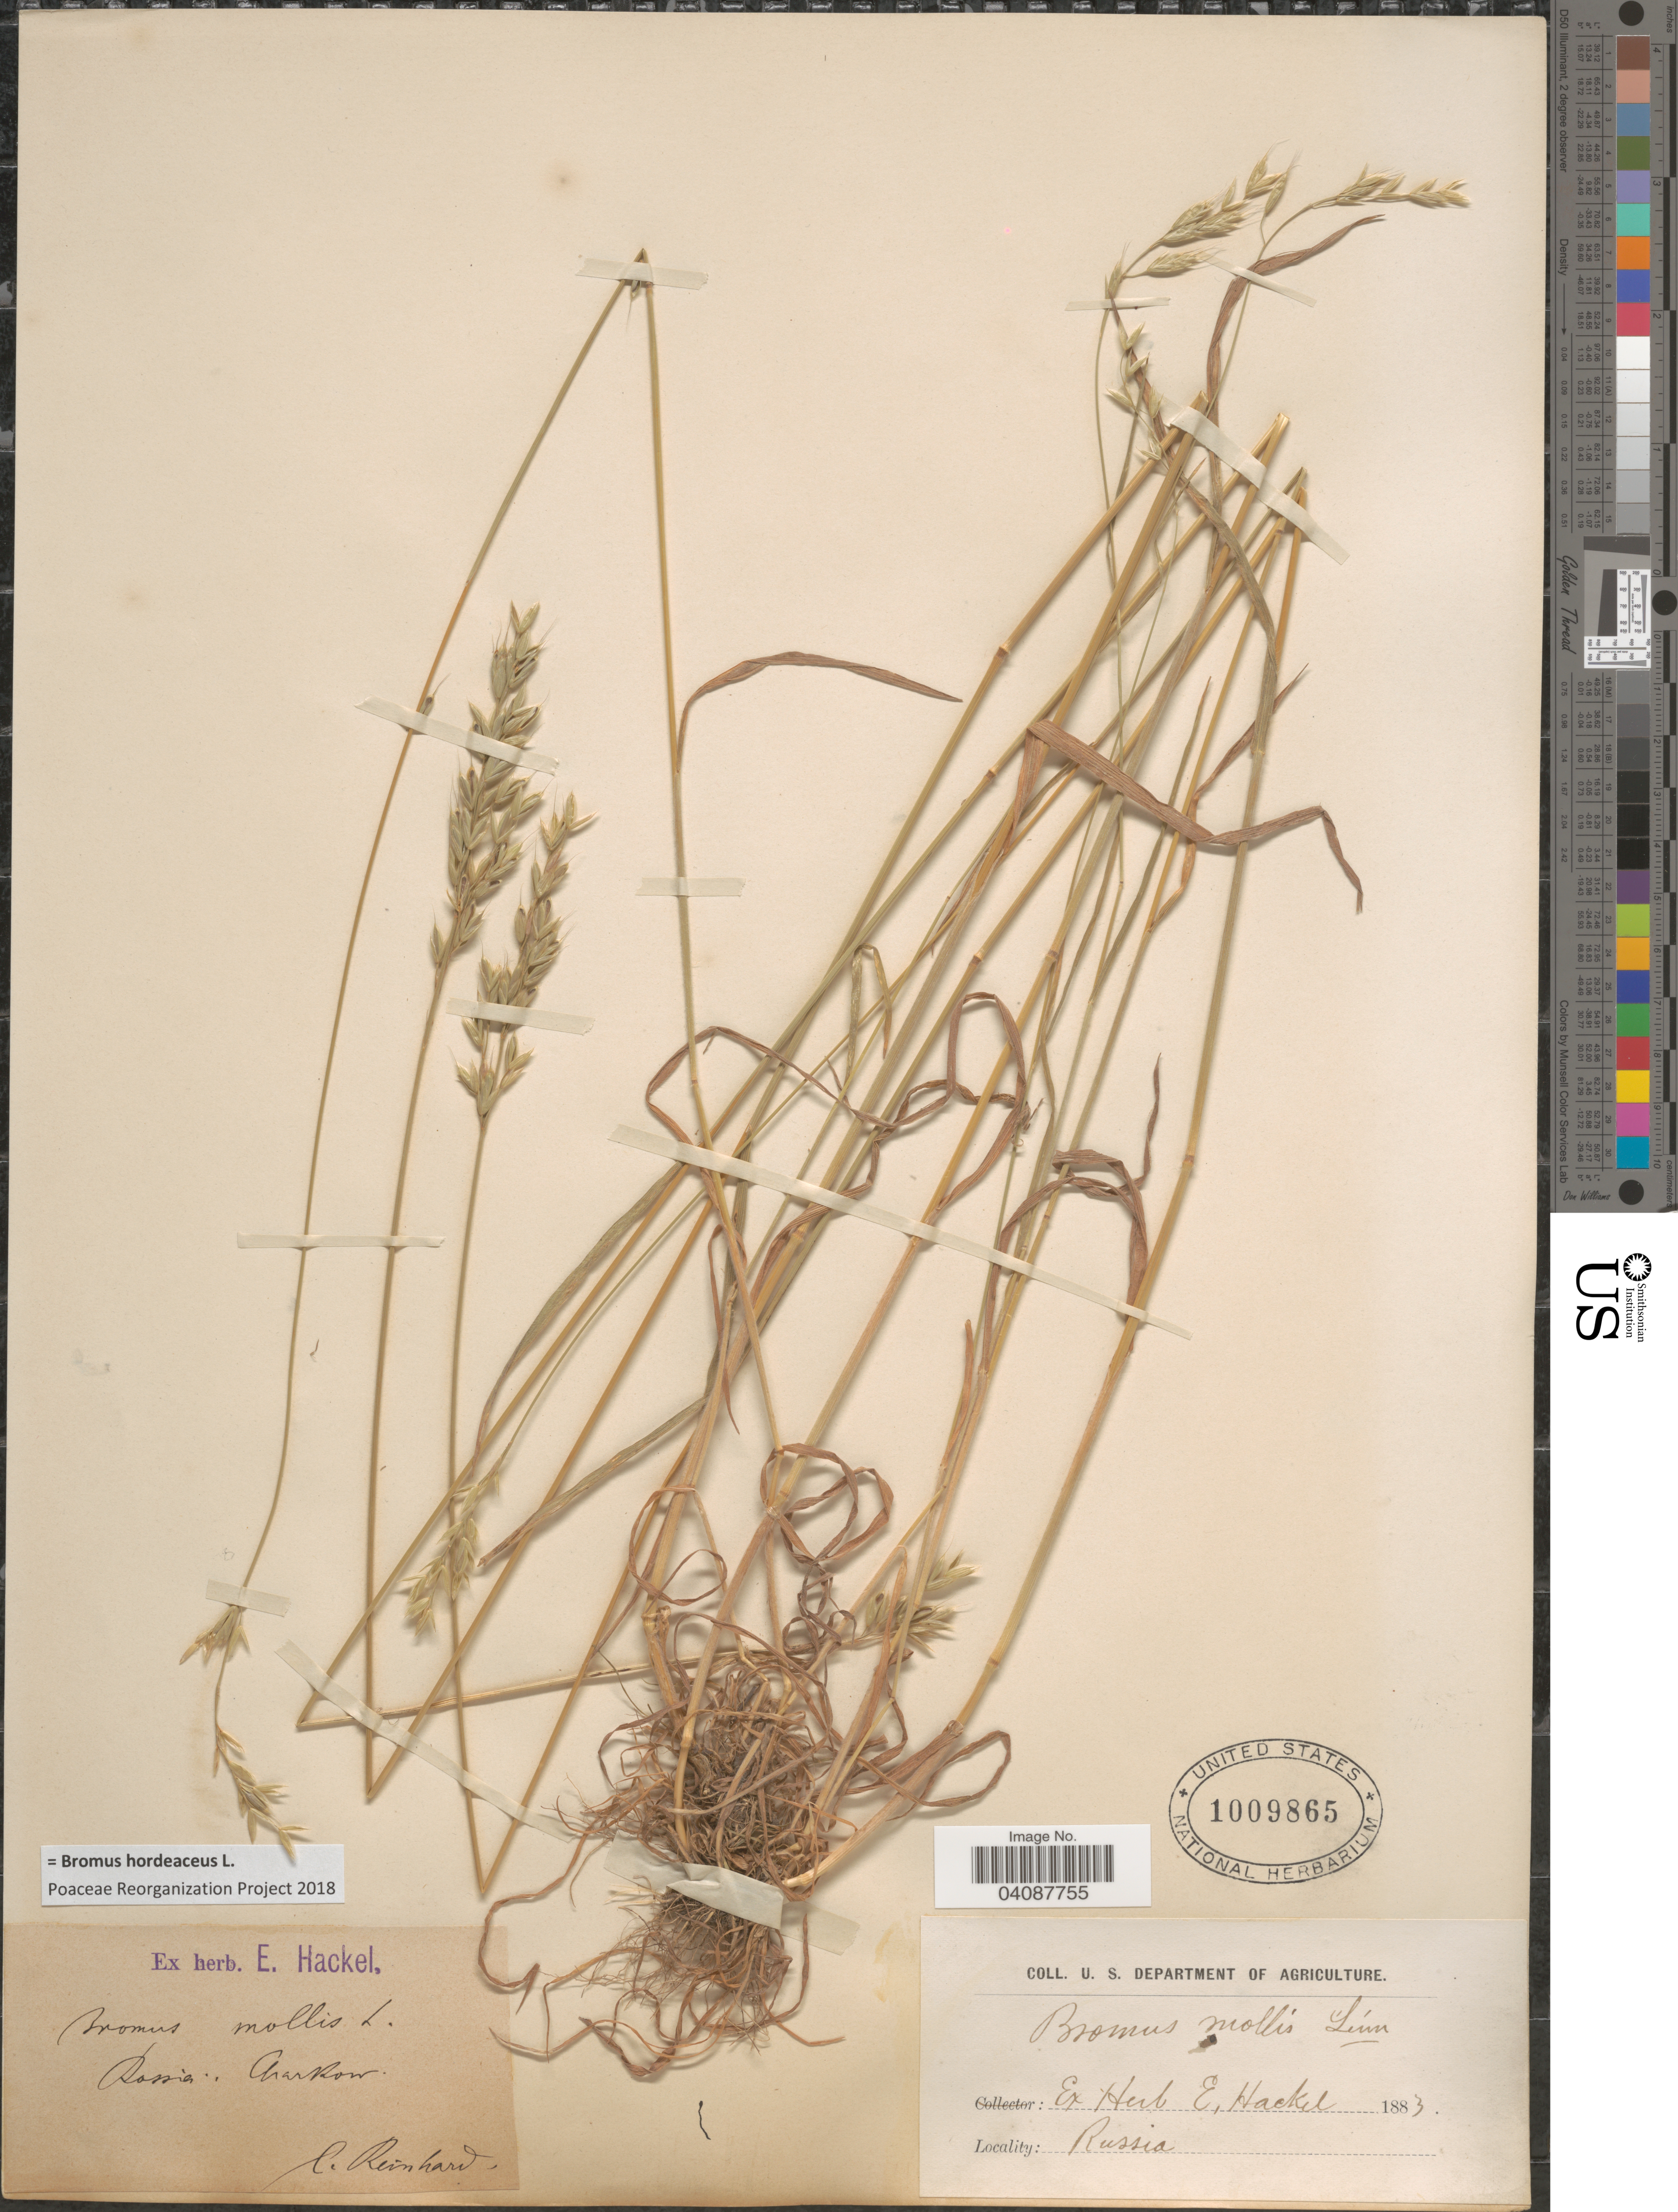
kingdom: Plantae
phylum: Tracheophyta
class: Liliopsida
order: Poales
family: Poaceae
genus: Bromus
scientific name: Bromus hordeaceus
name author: L.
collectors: Reinhard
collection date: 1883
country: Ukraine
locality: Rossia. Charkow.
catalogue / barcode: US 1009865